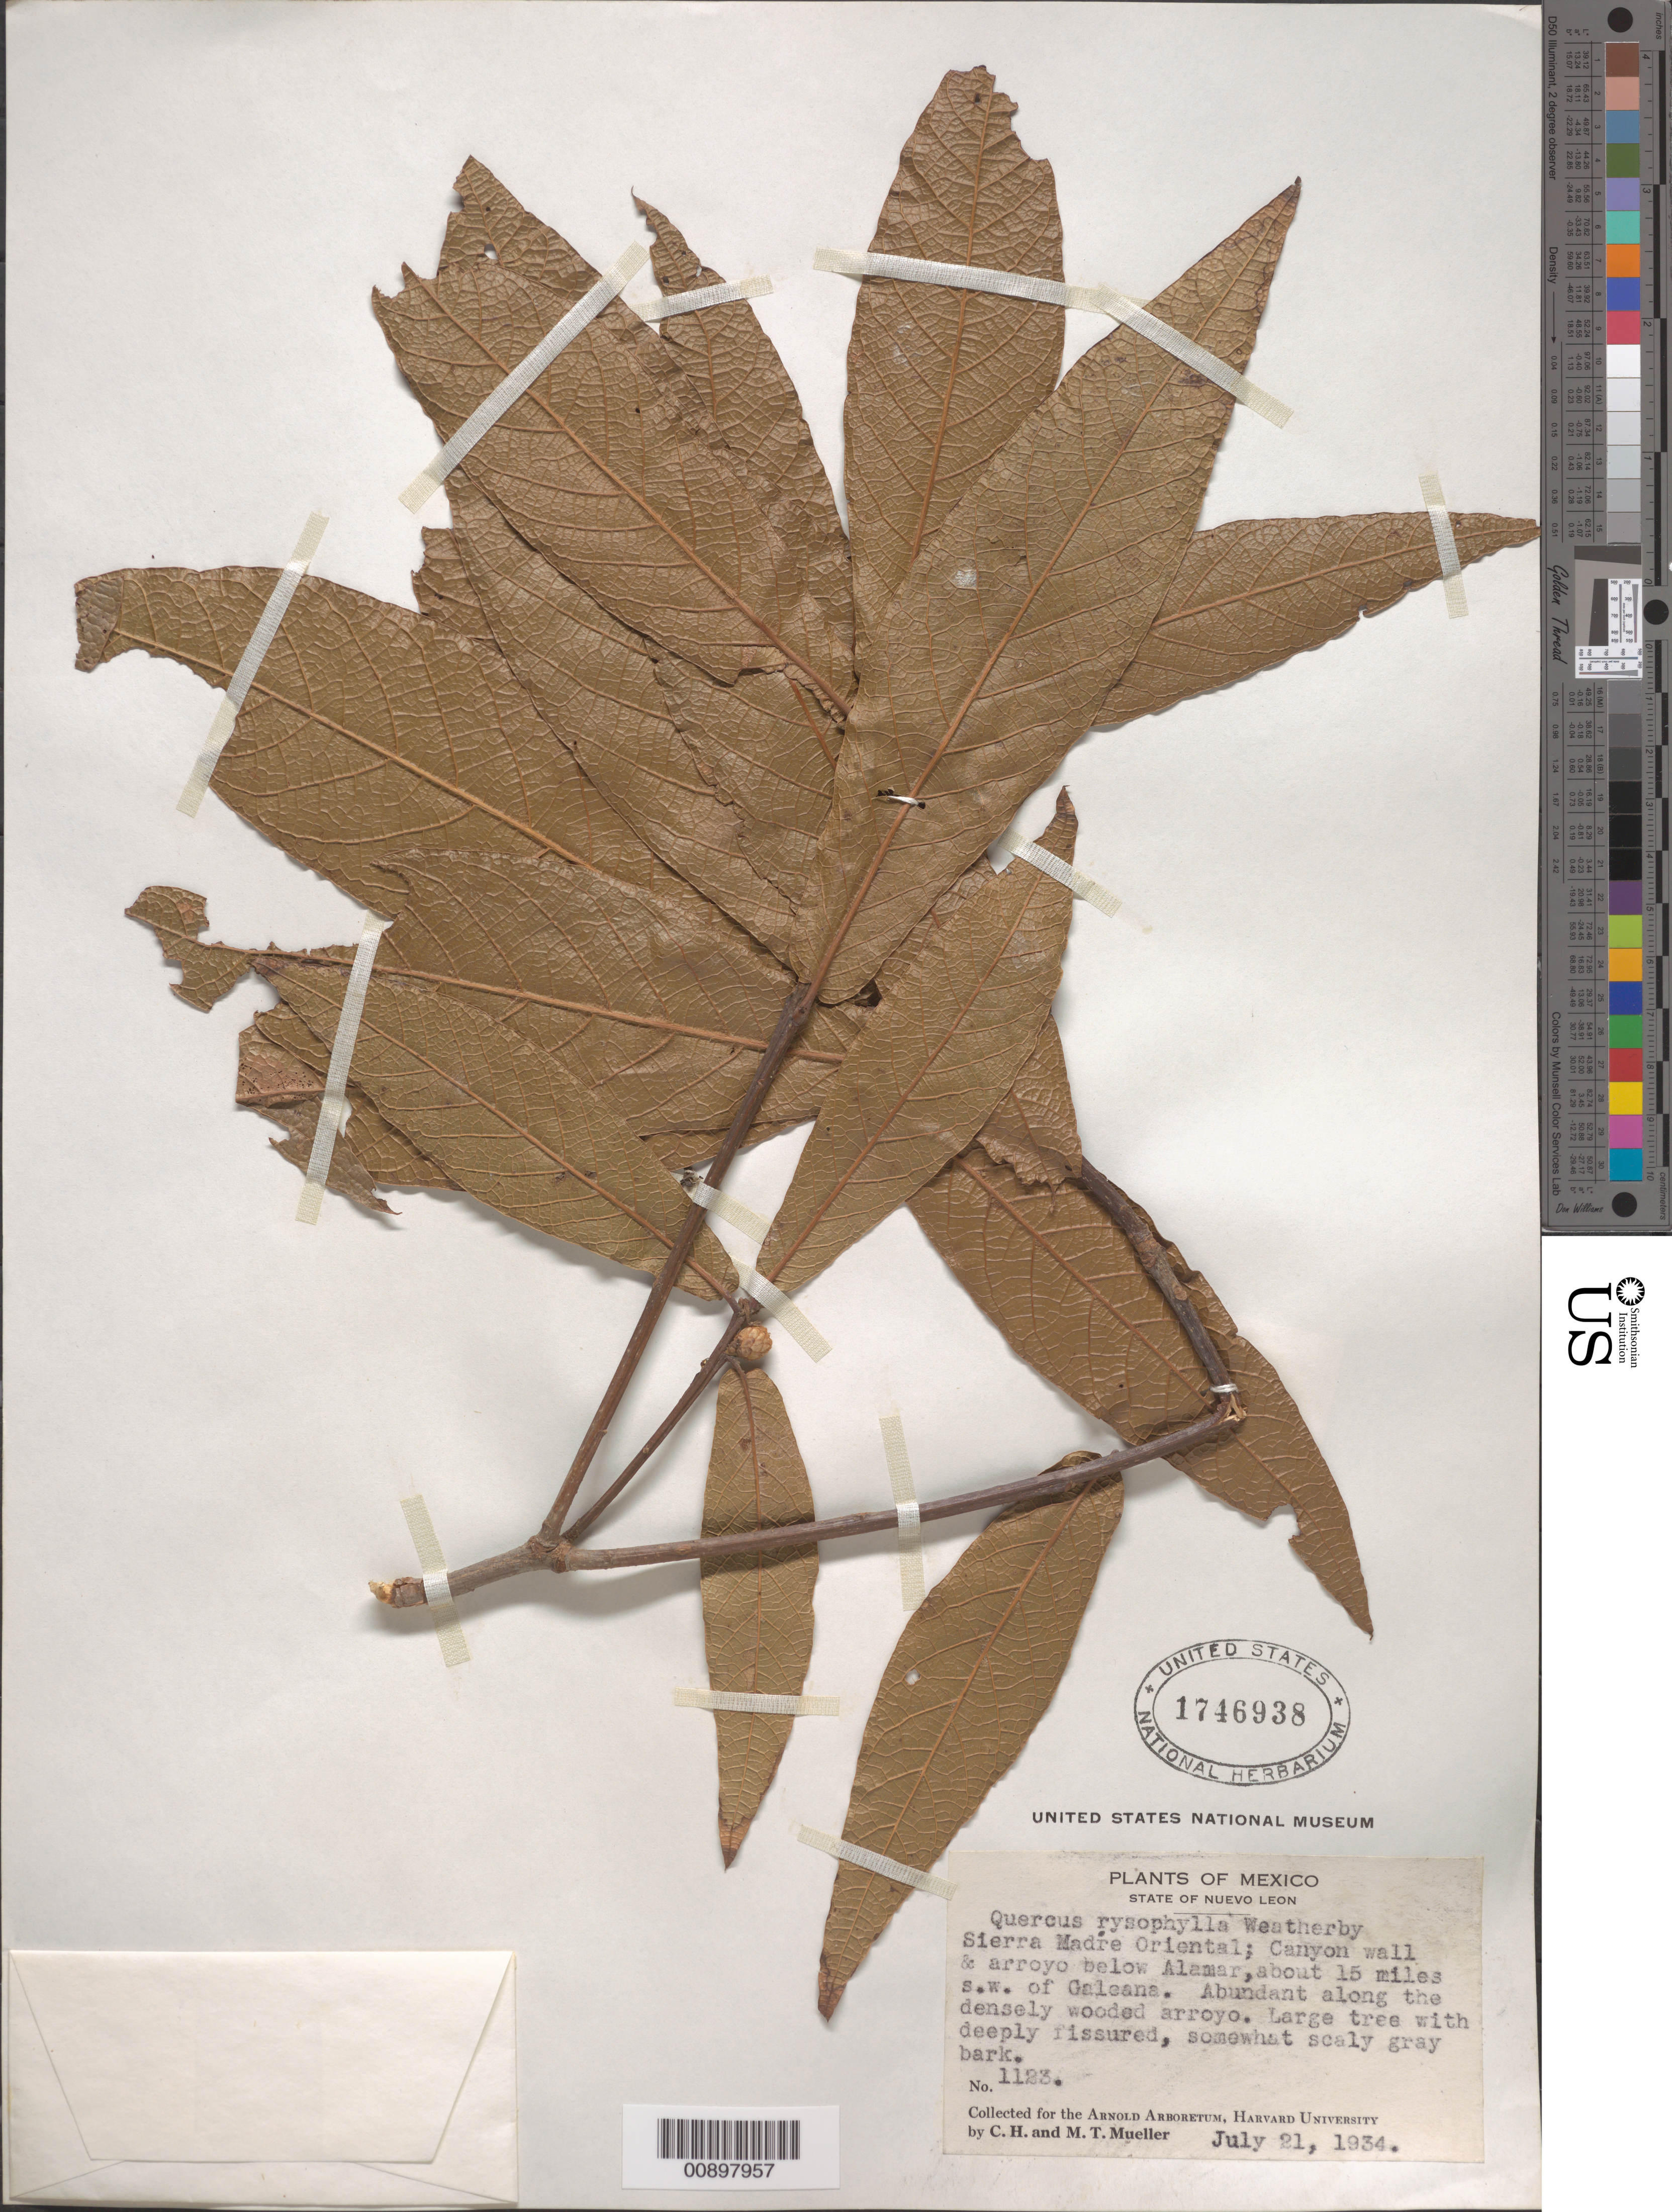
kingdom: Plantae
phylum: Tracheophyta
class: Magnoliopsida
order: Fagales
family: Fagaceae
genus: Quercus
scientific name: Quercus rysophylla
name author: Weath.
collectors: C. H. Mueller & M. Mueller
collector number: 1123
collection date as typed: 21 Jul 1934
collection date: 1934-07-21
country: Mexico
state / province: Nuevo León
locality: Sierra Madre Oriental; canyon wall & arroyo below Alamar, about 15 miles SW of Galeana.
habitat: Abundant along the densely wooded arroyo.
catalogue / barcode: US 1746938